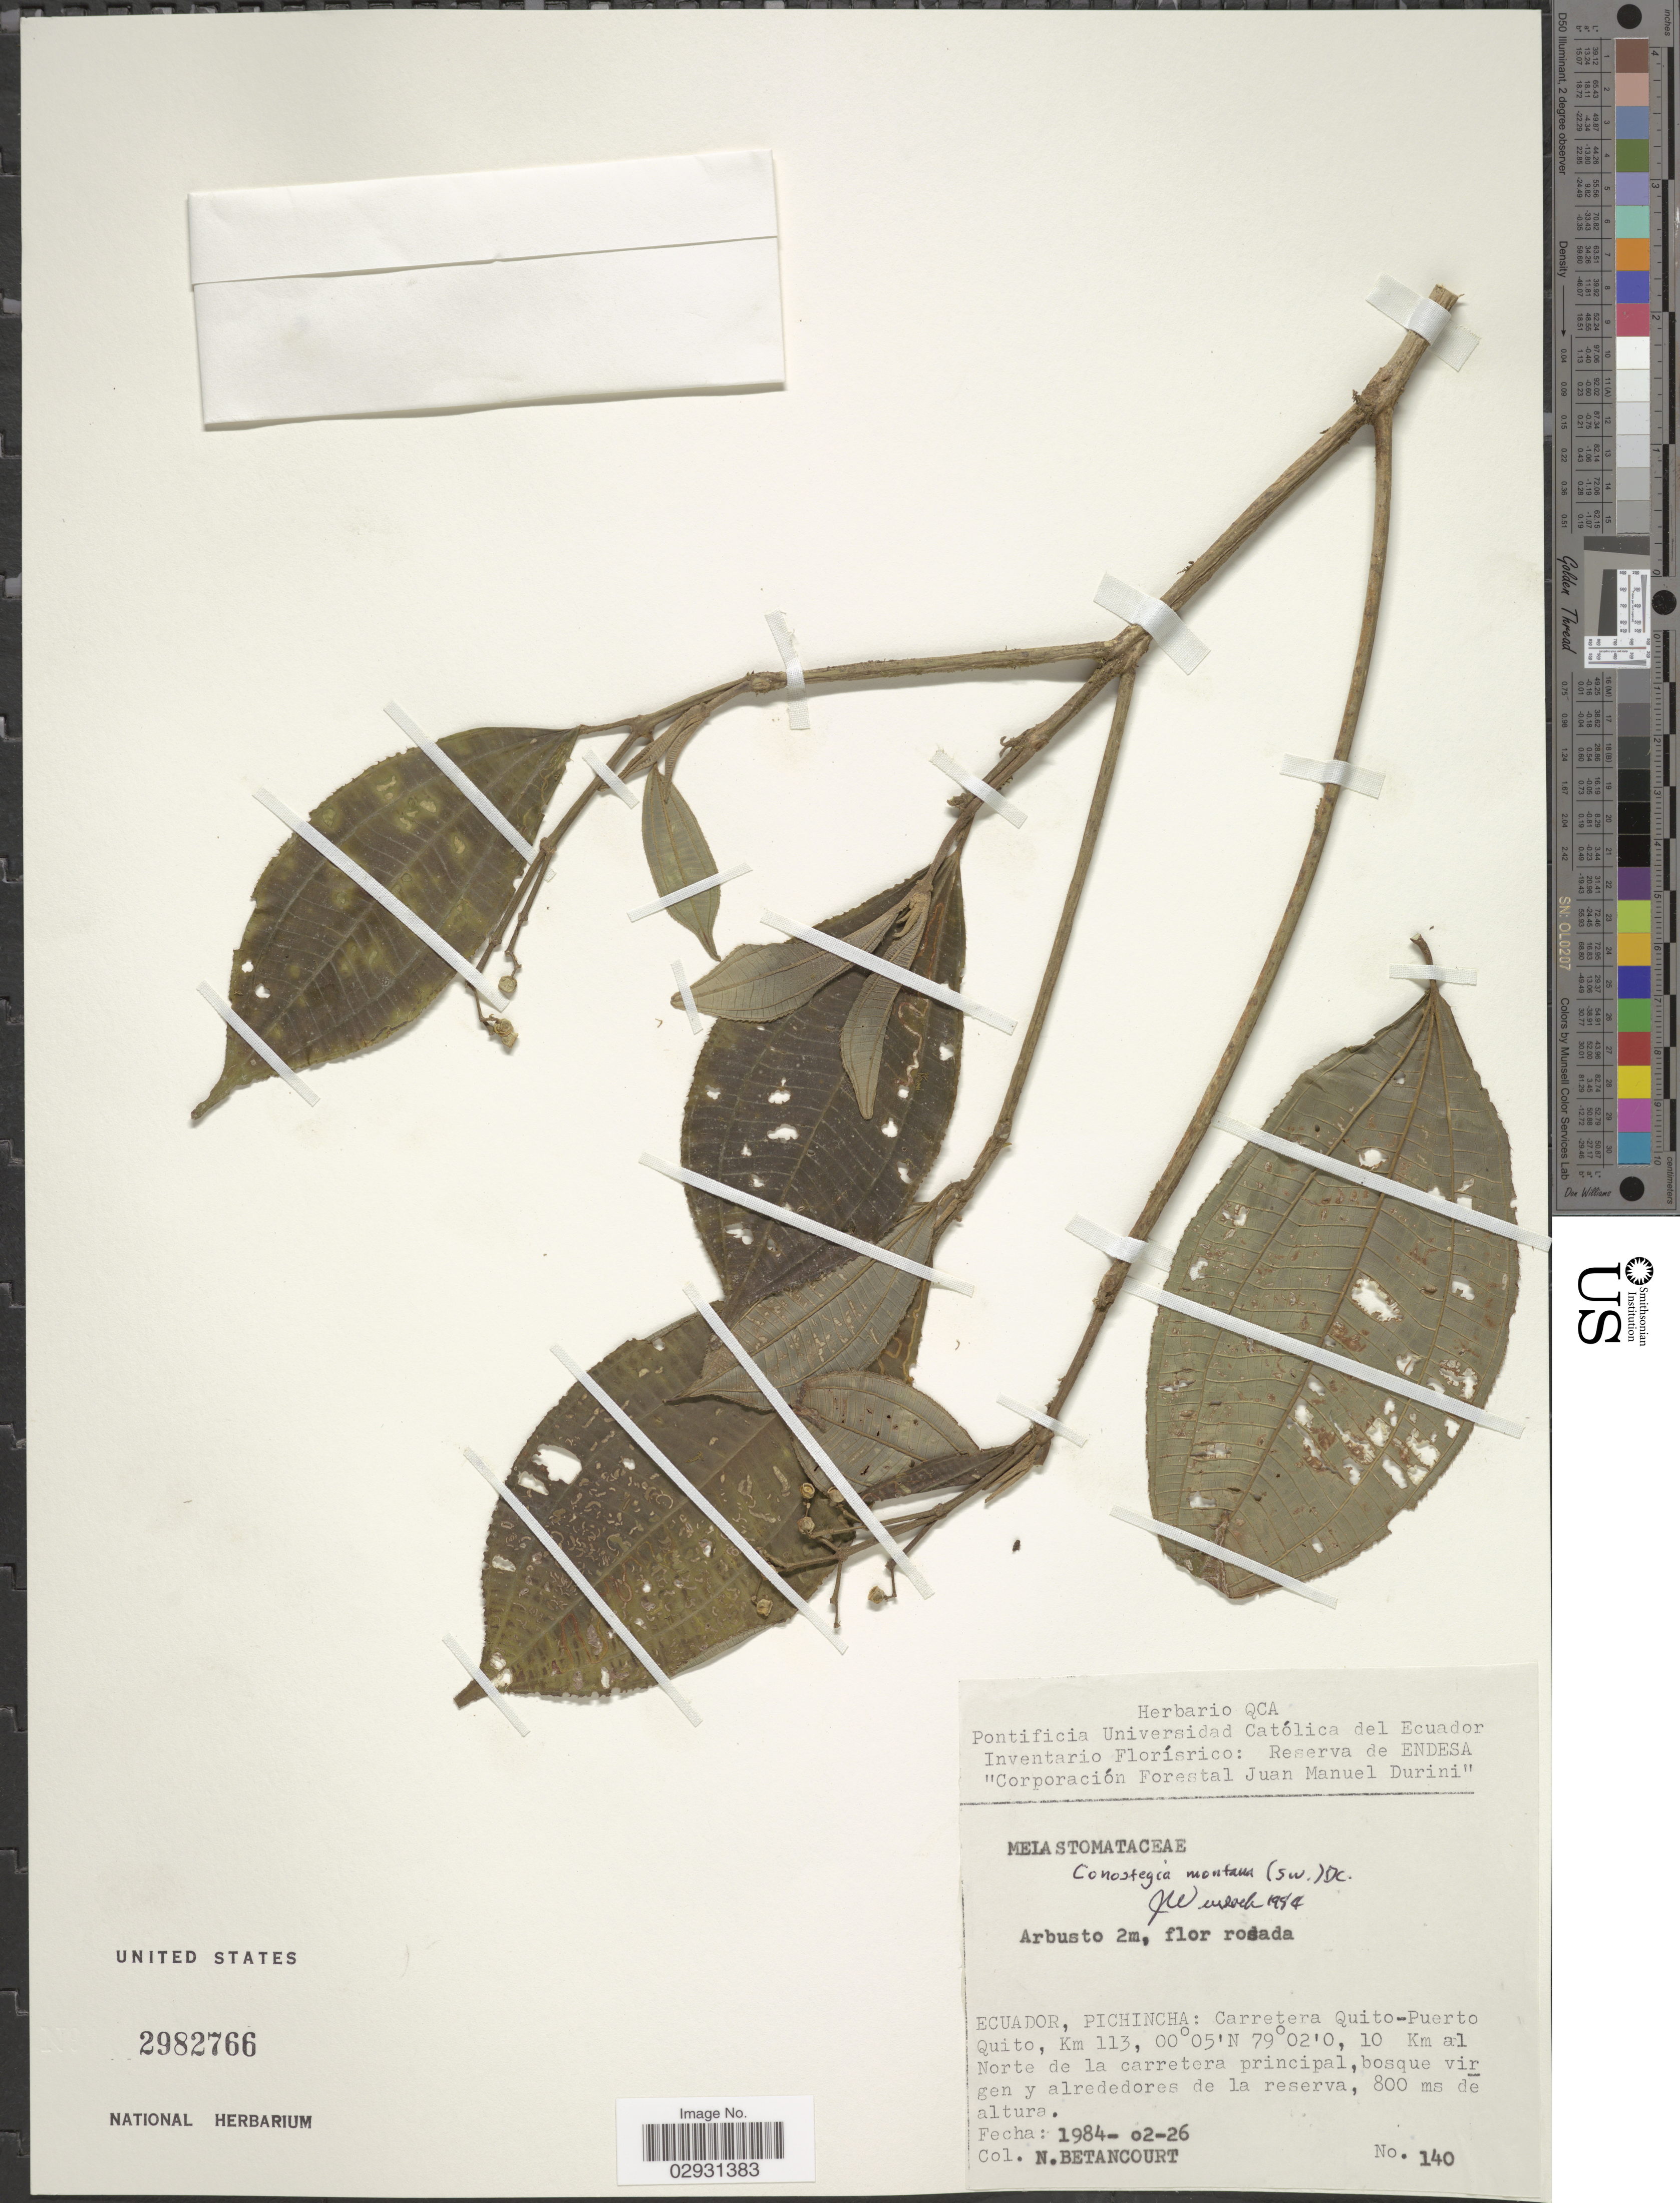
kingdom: Plantae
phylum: Tracheophyta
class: Magnoliopsida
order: Myrtales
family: Melastomataceae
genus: Conostegia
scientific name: Conostegia montana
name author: (Sw.) D. Don ex DC.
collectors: N. Betancourt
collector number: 140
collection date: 1984-02-26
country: Ecuador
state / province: Pichincha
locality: Carretera Quito-Puerto Quito, Km 113. 10 Km al Norte de la carretera principal, bosque virgen y alrededores de la reserva.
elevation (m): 800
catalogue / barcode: US 2982766